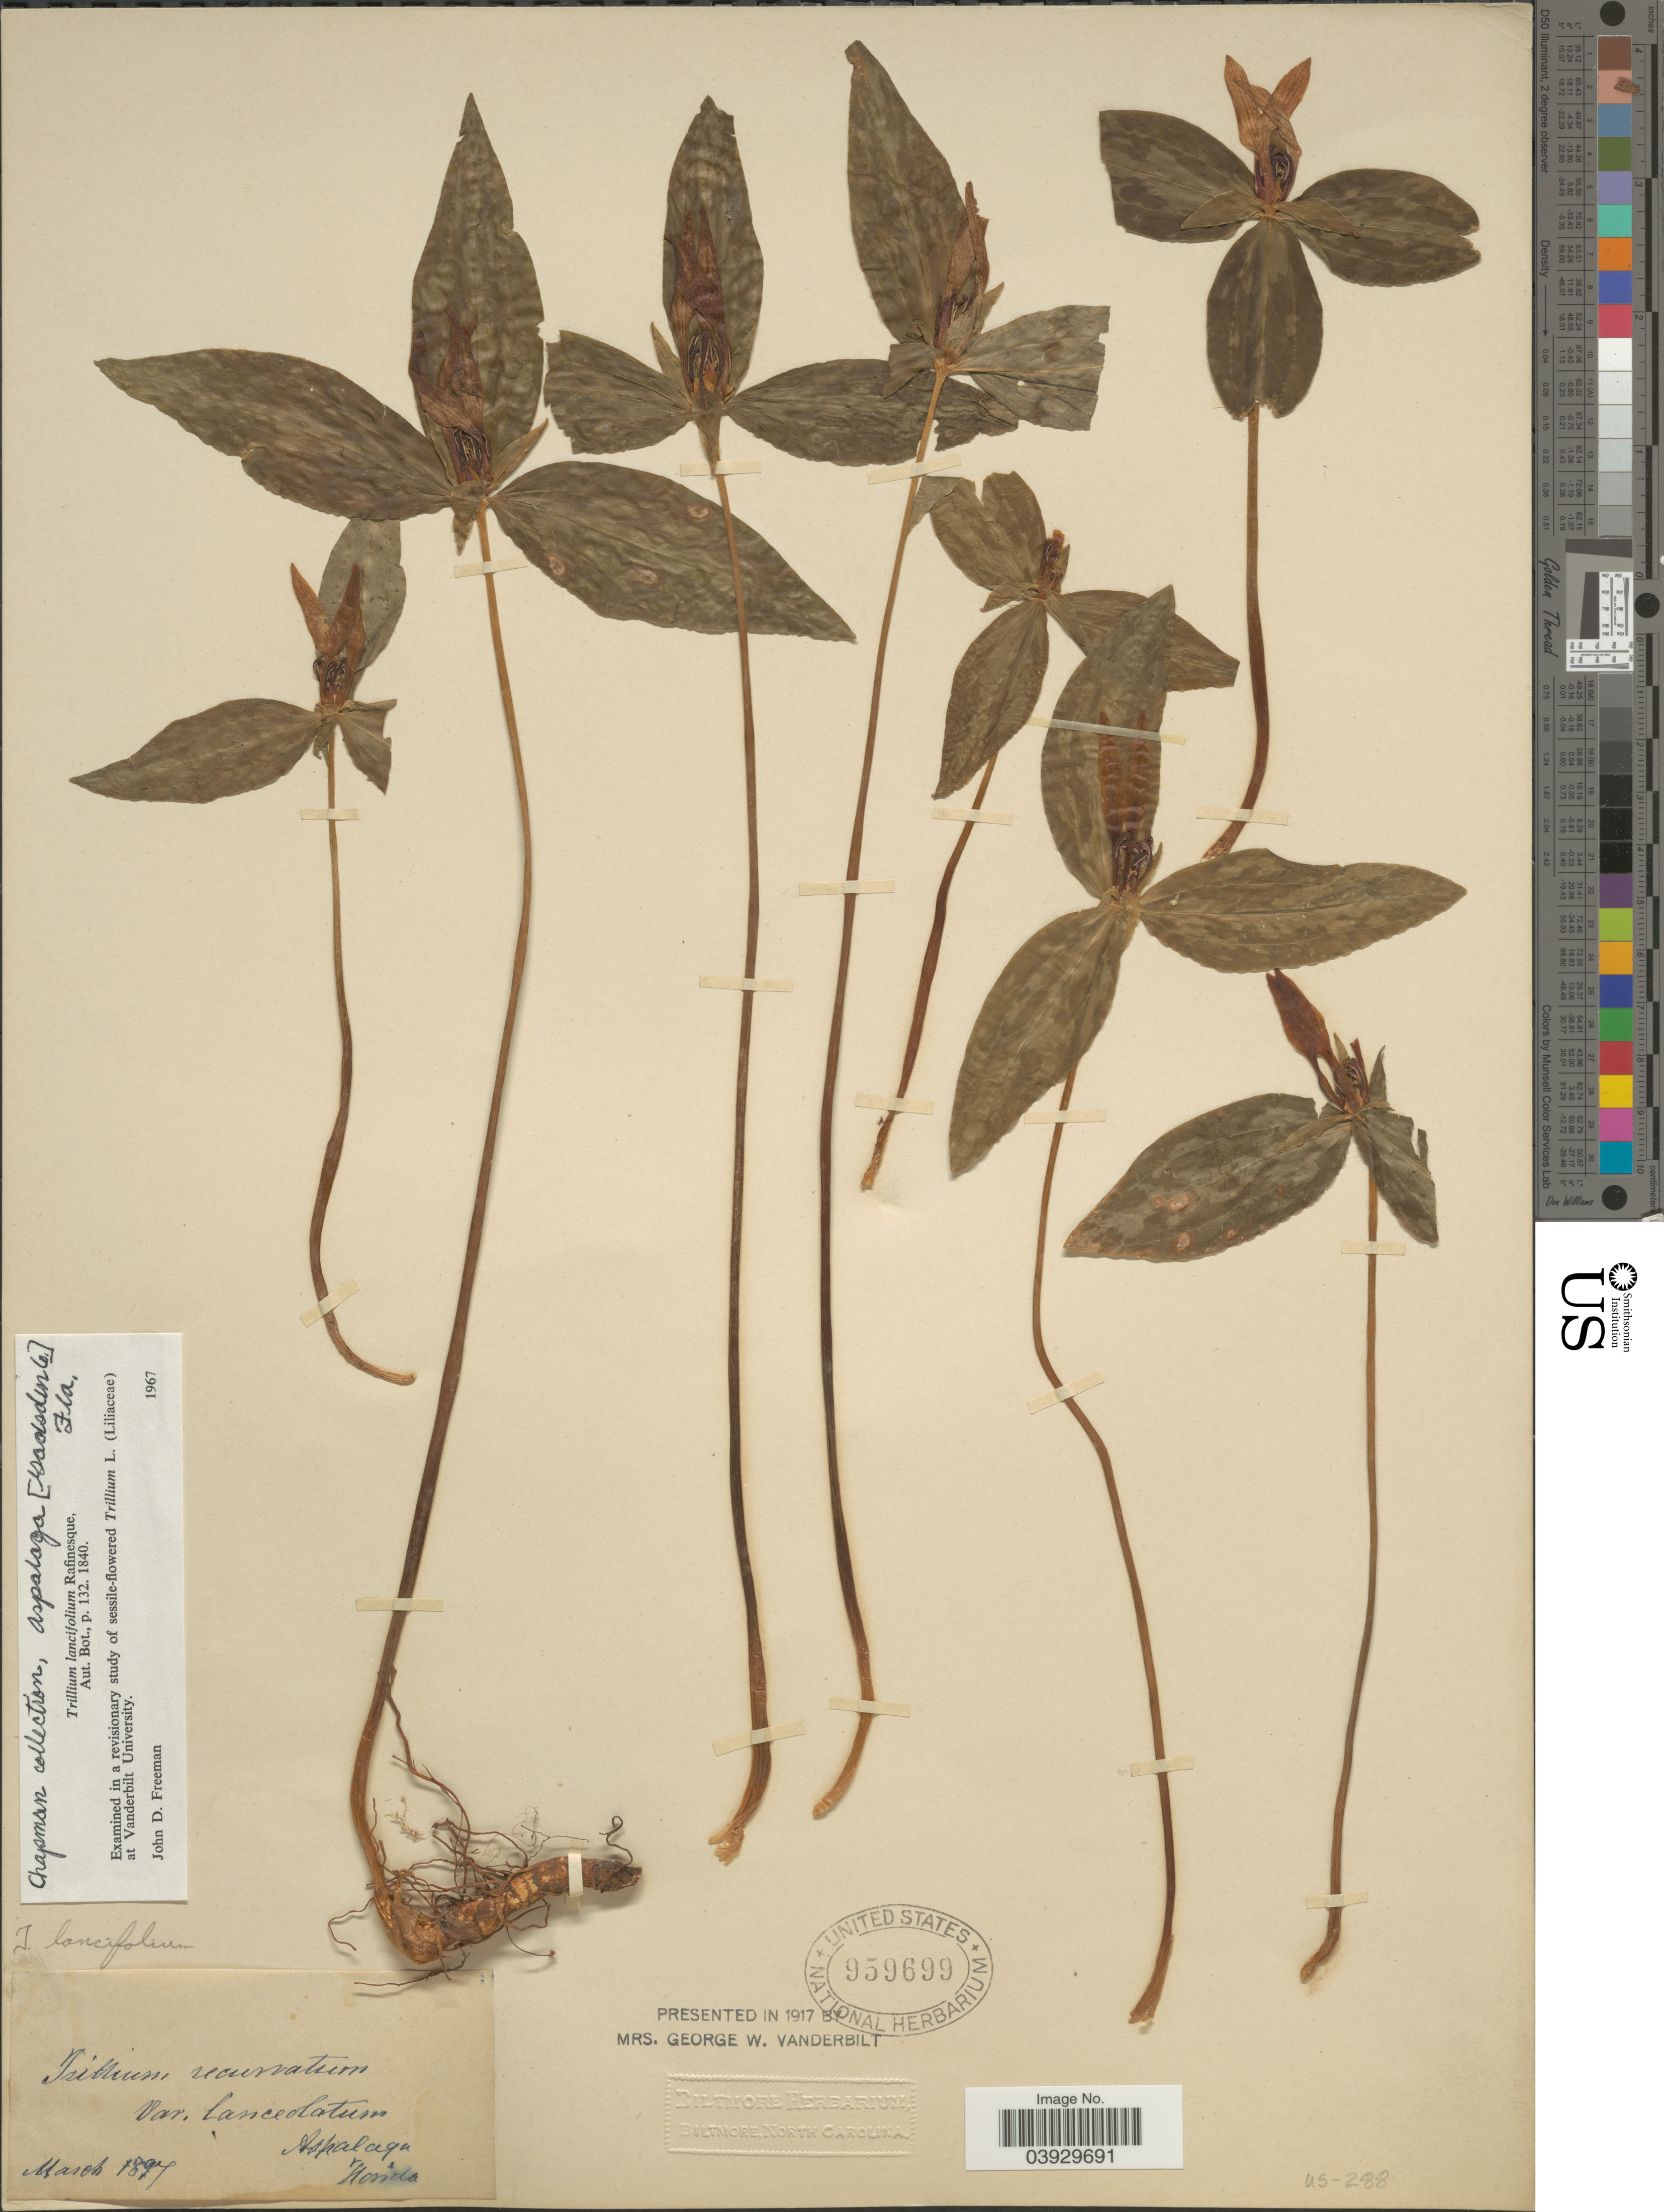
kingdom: Plantae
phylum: Tracheophyta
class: Liliopsida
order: Liliales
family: Melanthiaceae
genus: Trillium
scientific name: Trillium lancifolium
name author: Raf.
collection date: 1897-03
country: United States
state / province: Florida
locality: Aspalaga.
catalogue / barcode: US 959699